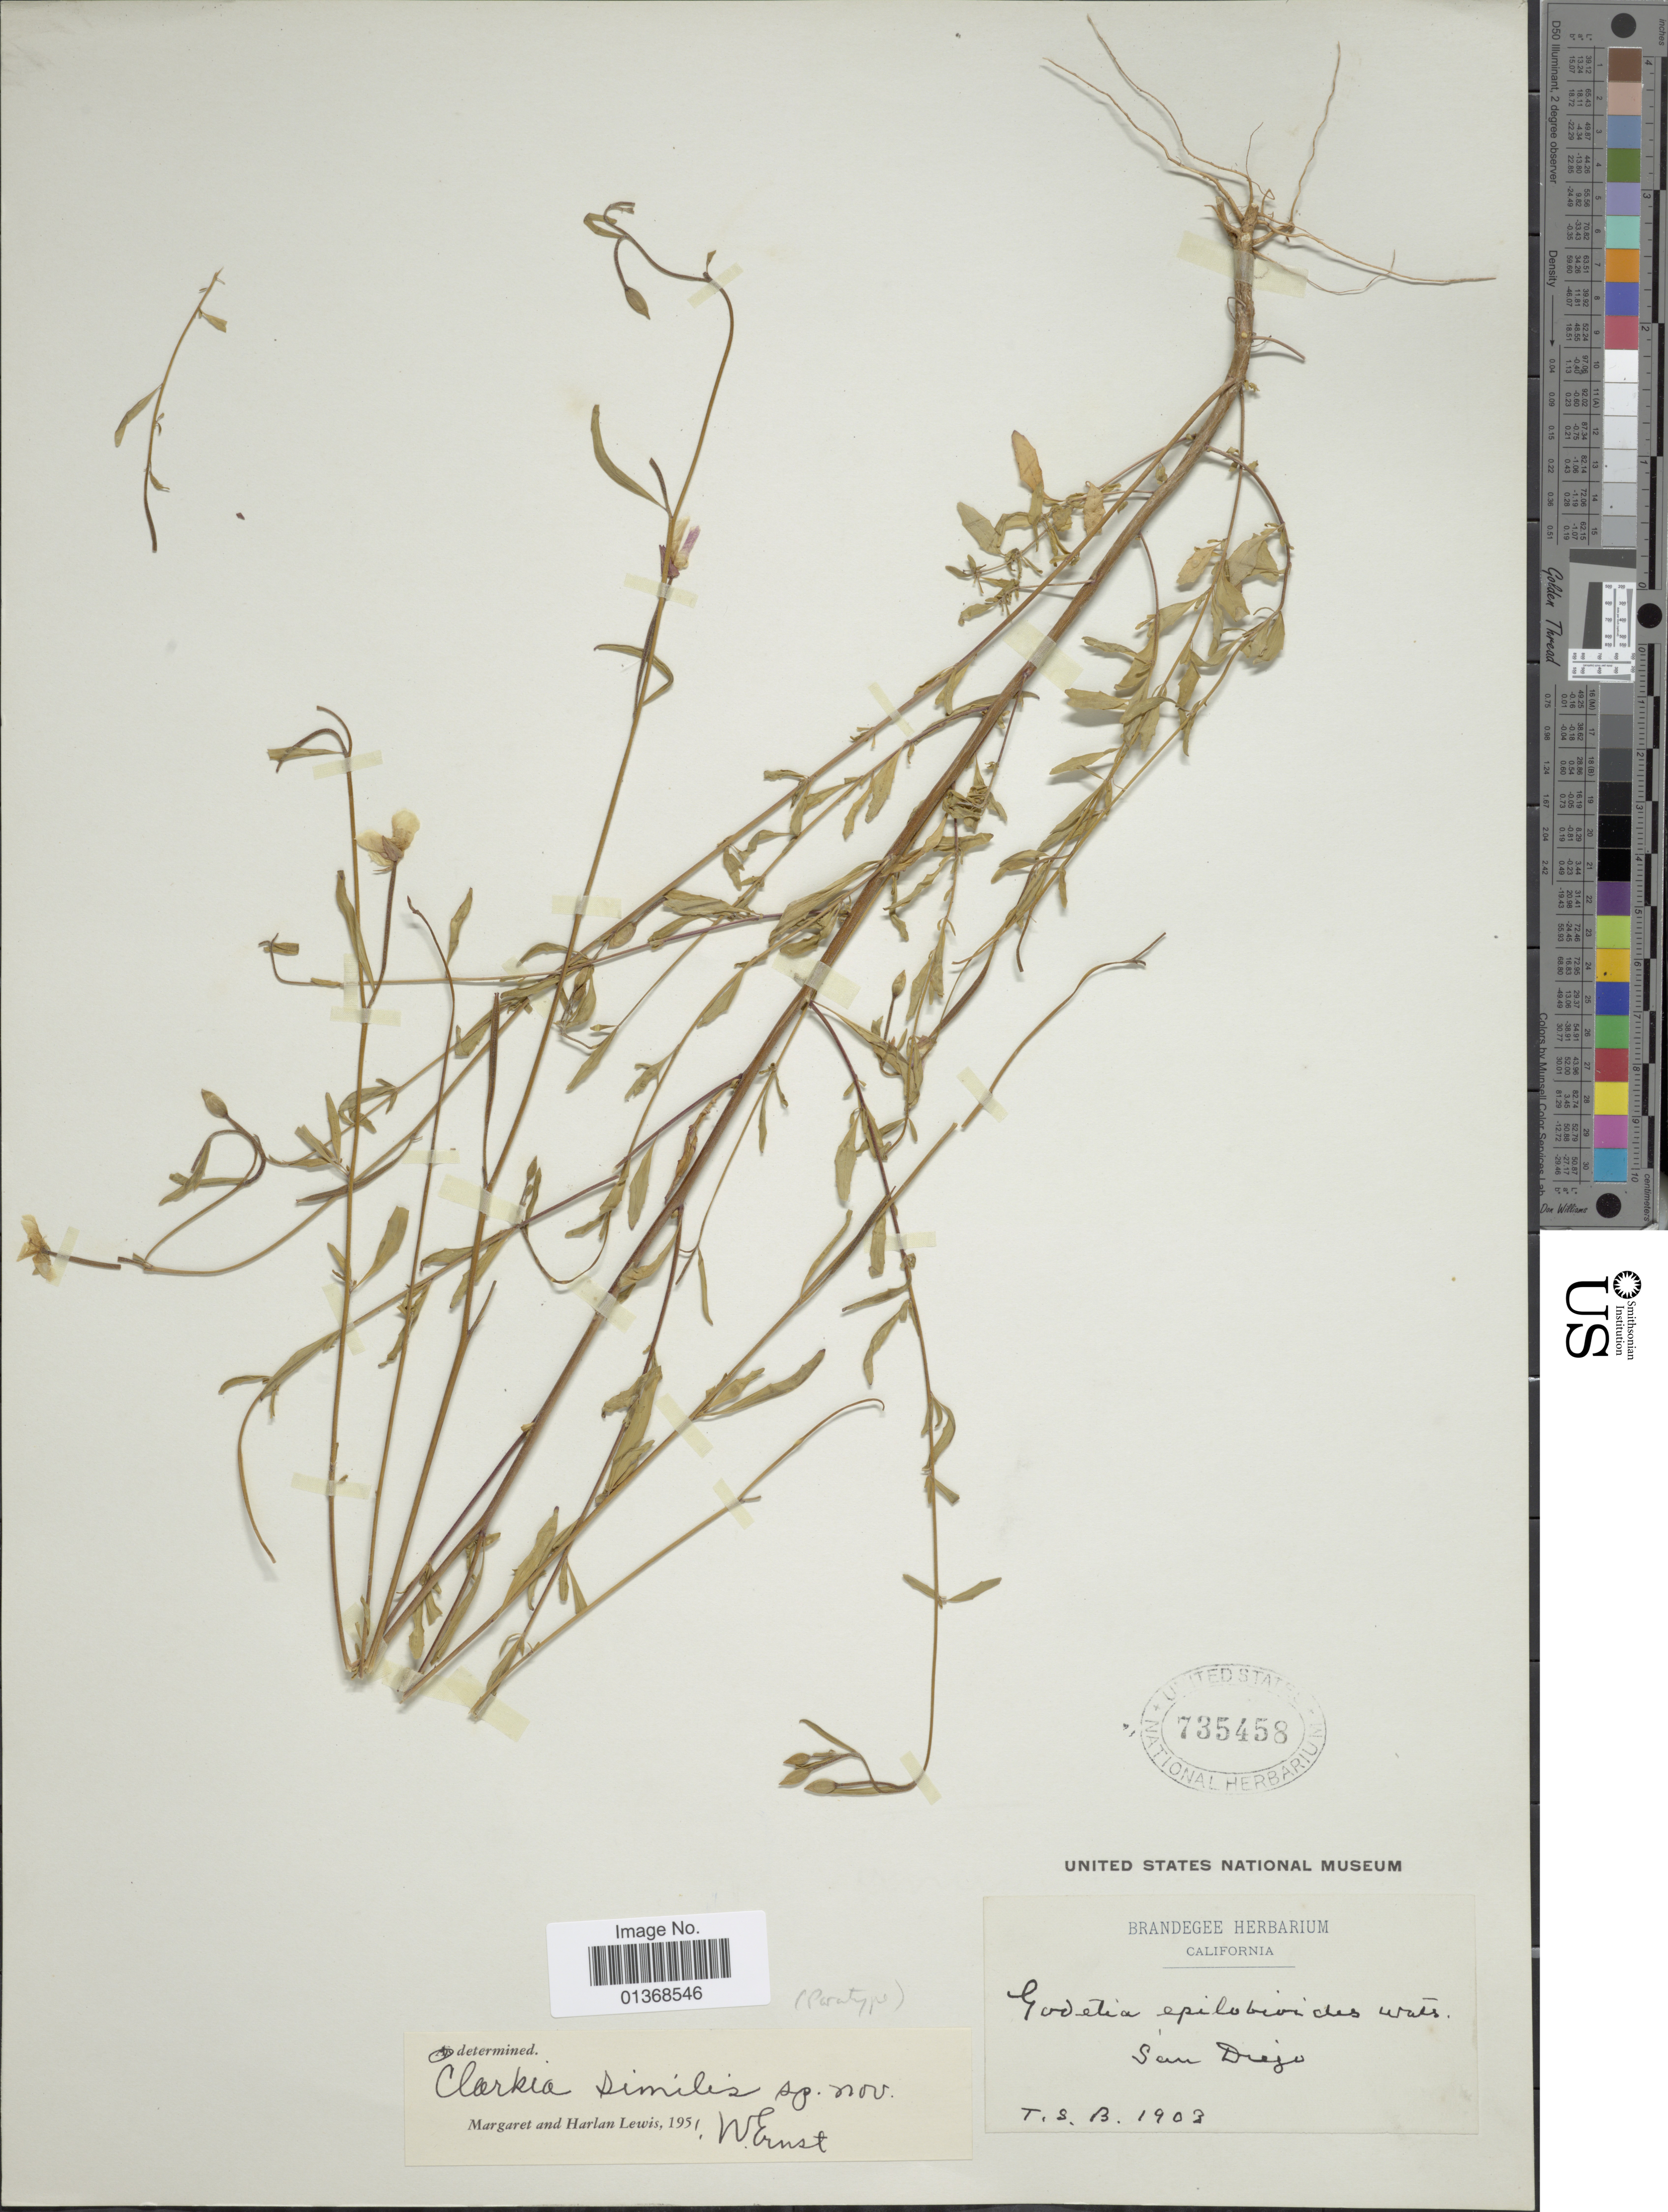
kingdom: Plantae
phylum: Tracheophyta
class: Magnoliopsida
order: Myrtales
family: Onagraceae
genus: Clarkia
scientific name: Clarkia similis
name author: F. H. Lewis & W.R. Ernst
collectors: T. S. Brandegee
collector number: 1903?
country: United States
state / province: California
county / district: San Diego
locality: San Diego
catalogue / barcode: US 735458